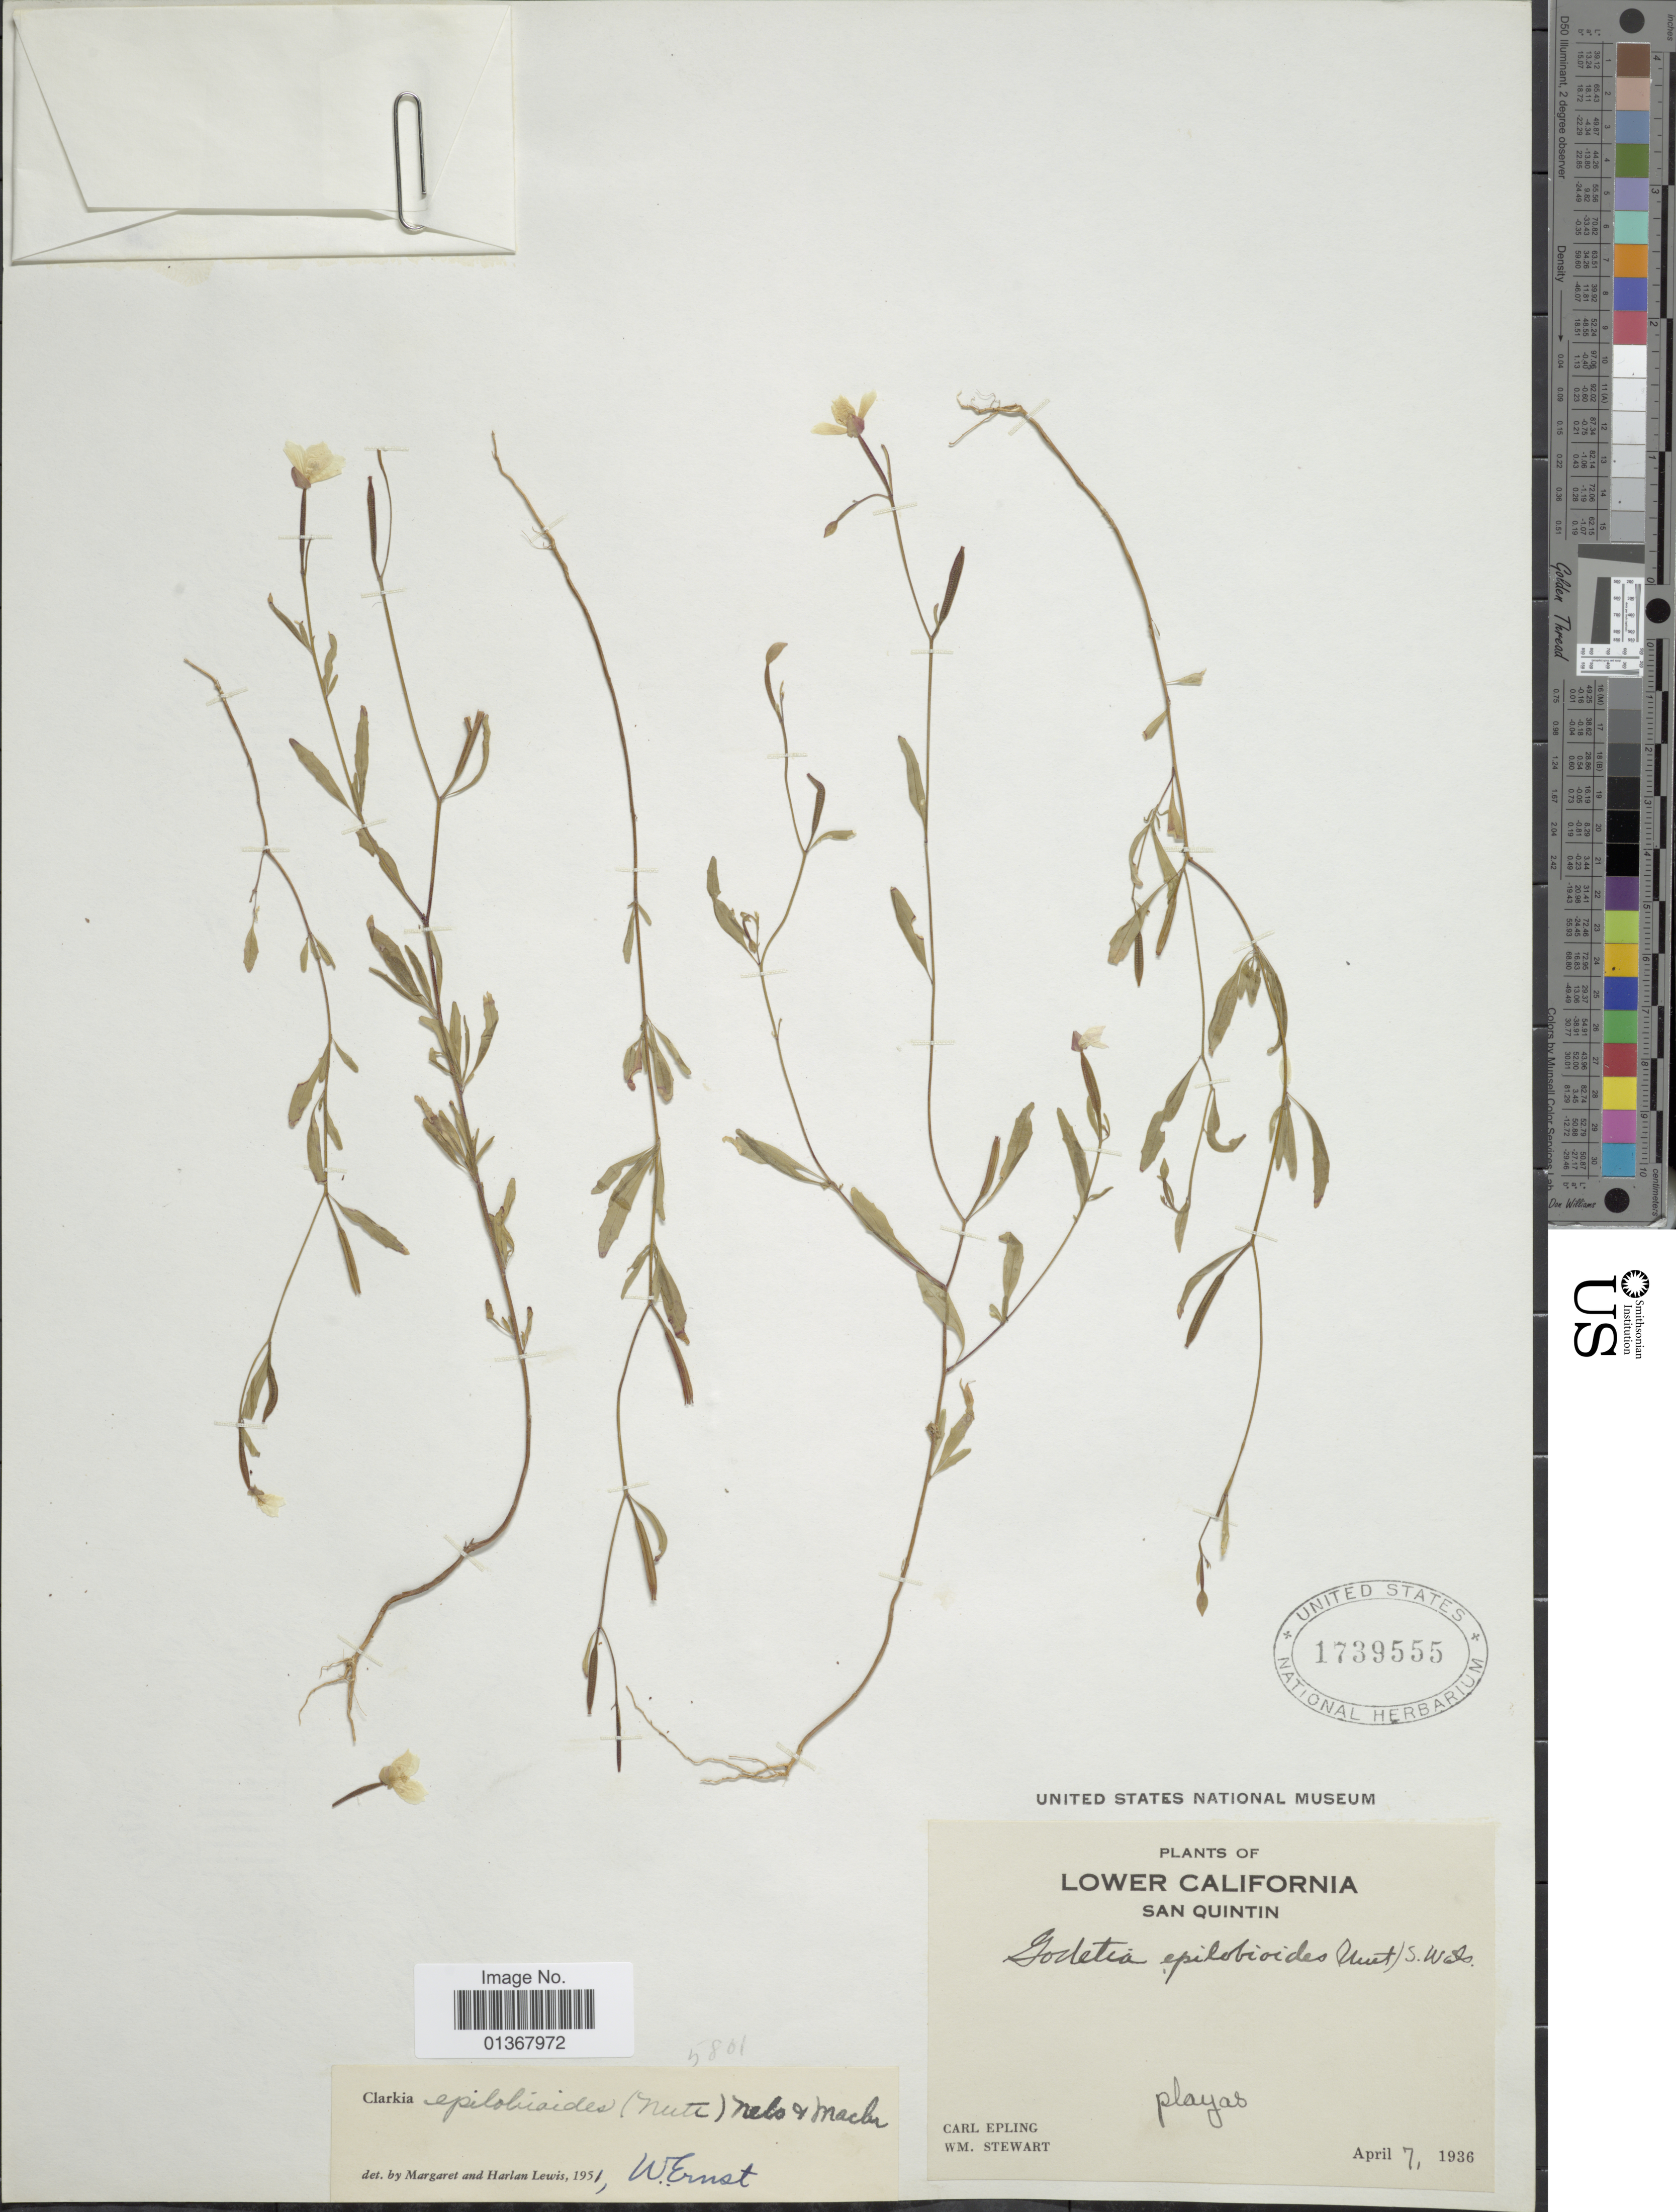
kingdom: Plantae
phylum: Tracheophyta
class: Magnoliopsida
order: Myrtales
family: Onagraceae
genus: Clarkia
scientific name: Clarkia epilobioides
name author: (Nutt. ex Torr. & A. Gray) A. Nelson & J.F. Macbr.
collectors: C. C. Epling & W. Stewart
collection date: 1936-04-07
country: United States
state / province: California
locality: Lower California, San Quintin, playas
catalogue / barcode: US 1739555